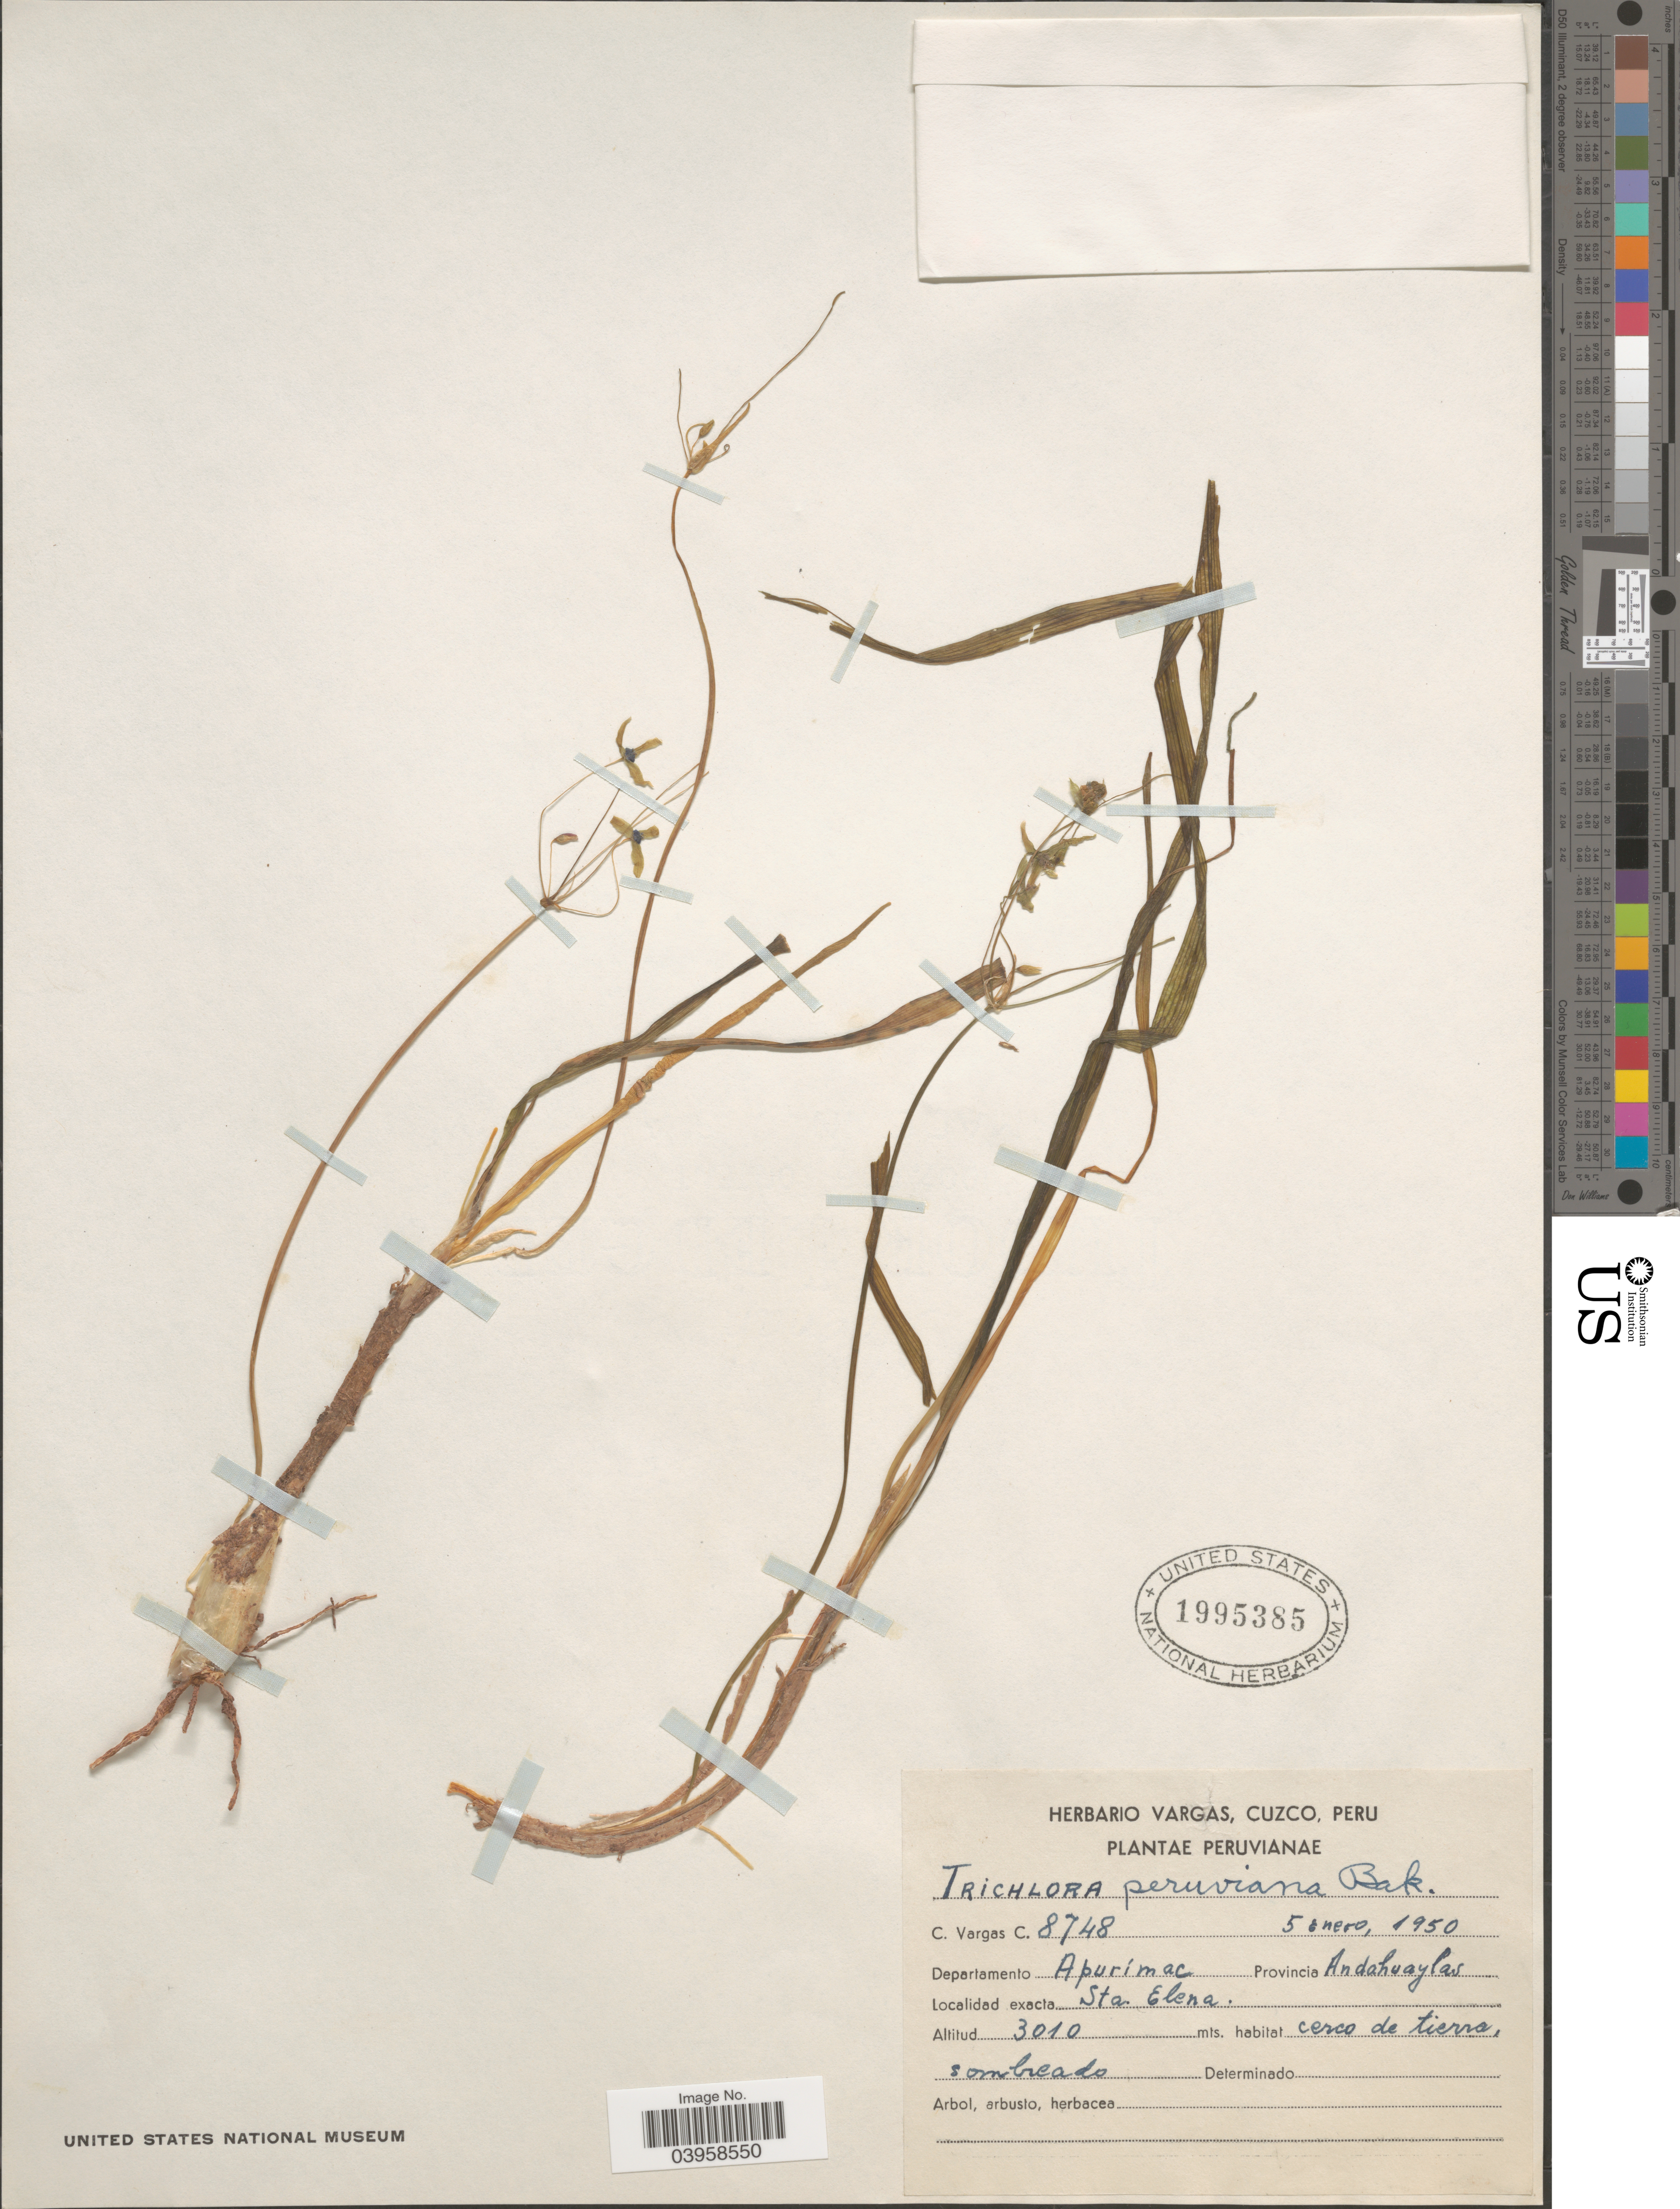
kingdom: Plantae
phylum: Tracheophyta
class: Liliopsida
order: Asparagales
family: Amaryllidaceae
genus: Trichlora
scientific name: Trichlora peruviana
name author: Baker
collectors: C. Vargas Calderón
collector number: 8748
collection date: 1950-01-05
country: Peru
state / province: Apurímac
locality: Departamento Apurimac. Provincia Andahuaylas. Sta. Elena.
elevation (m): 3010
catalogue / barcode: US 1995385